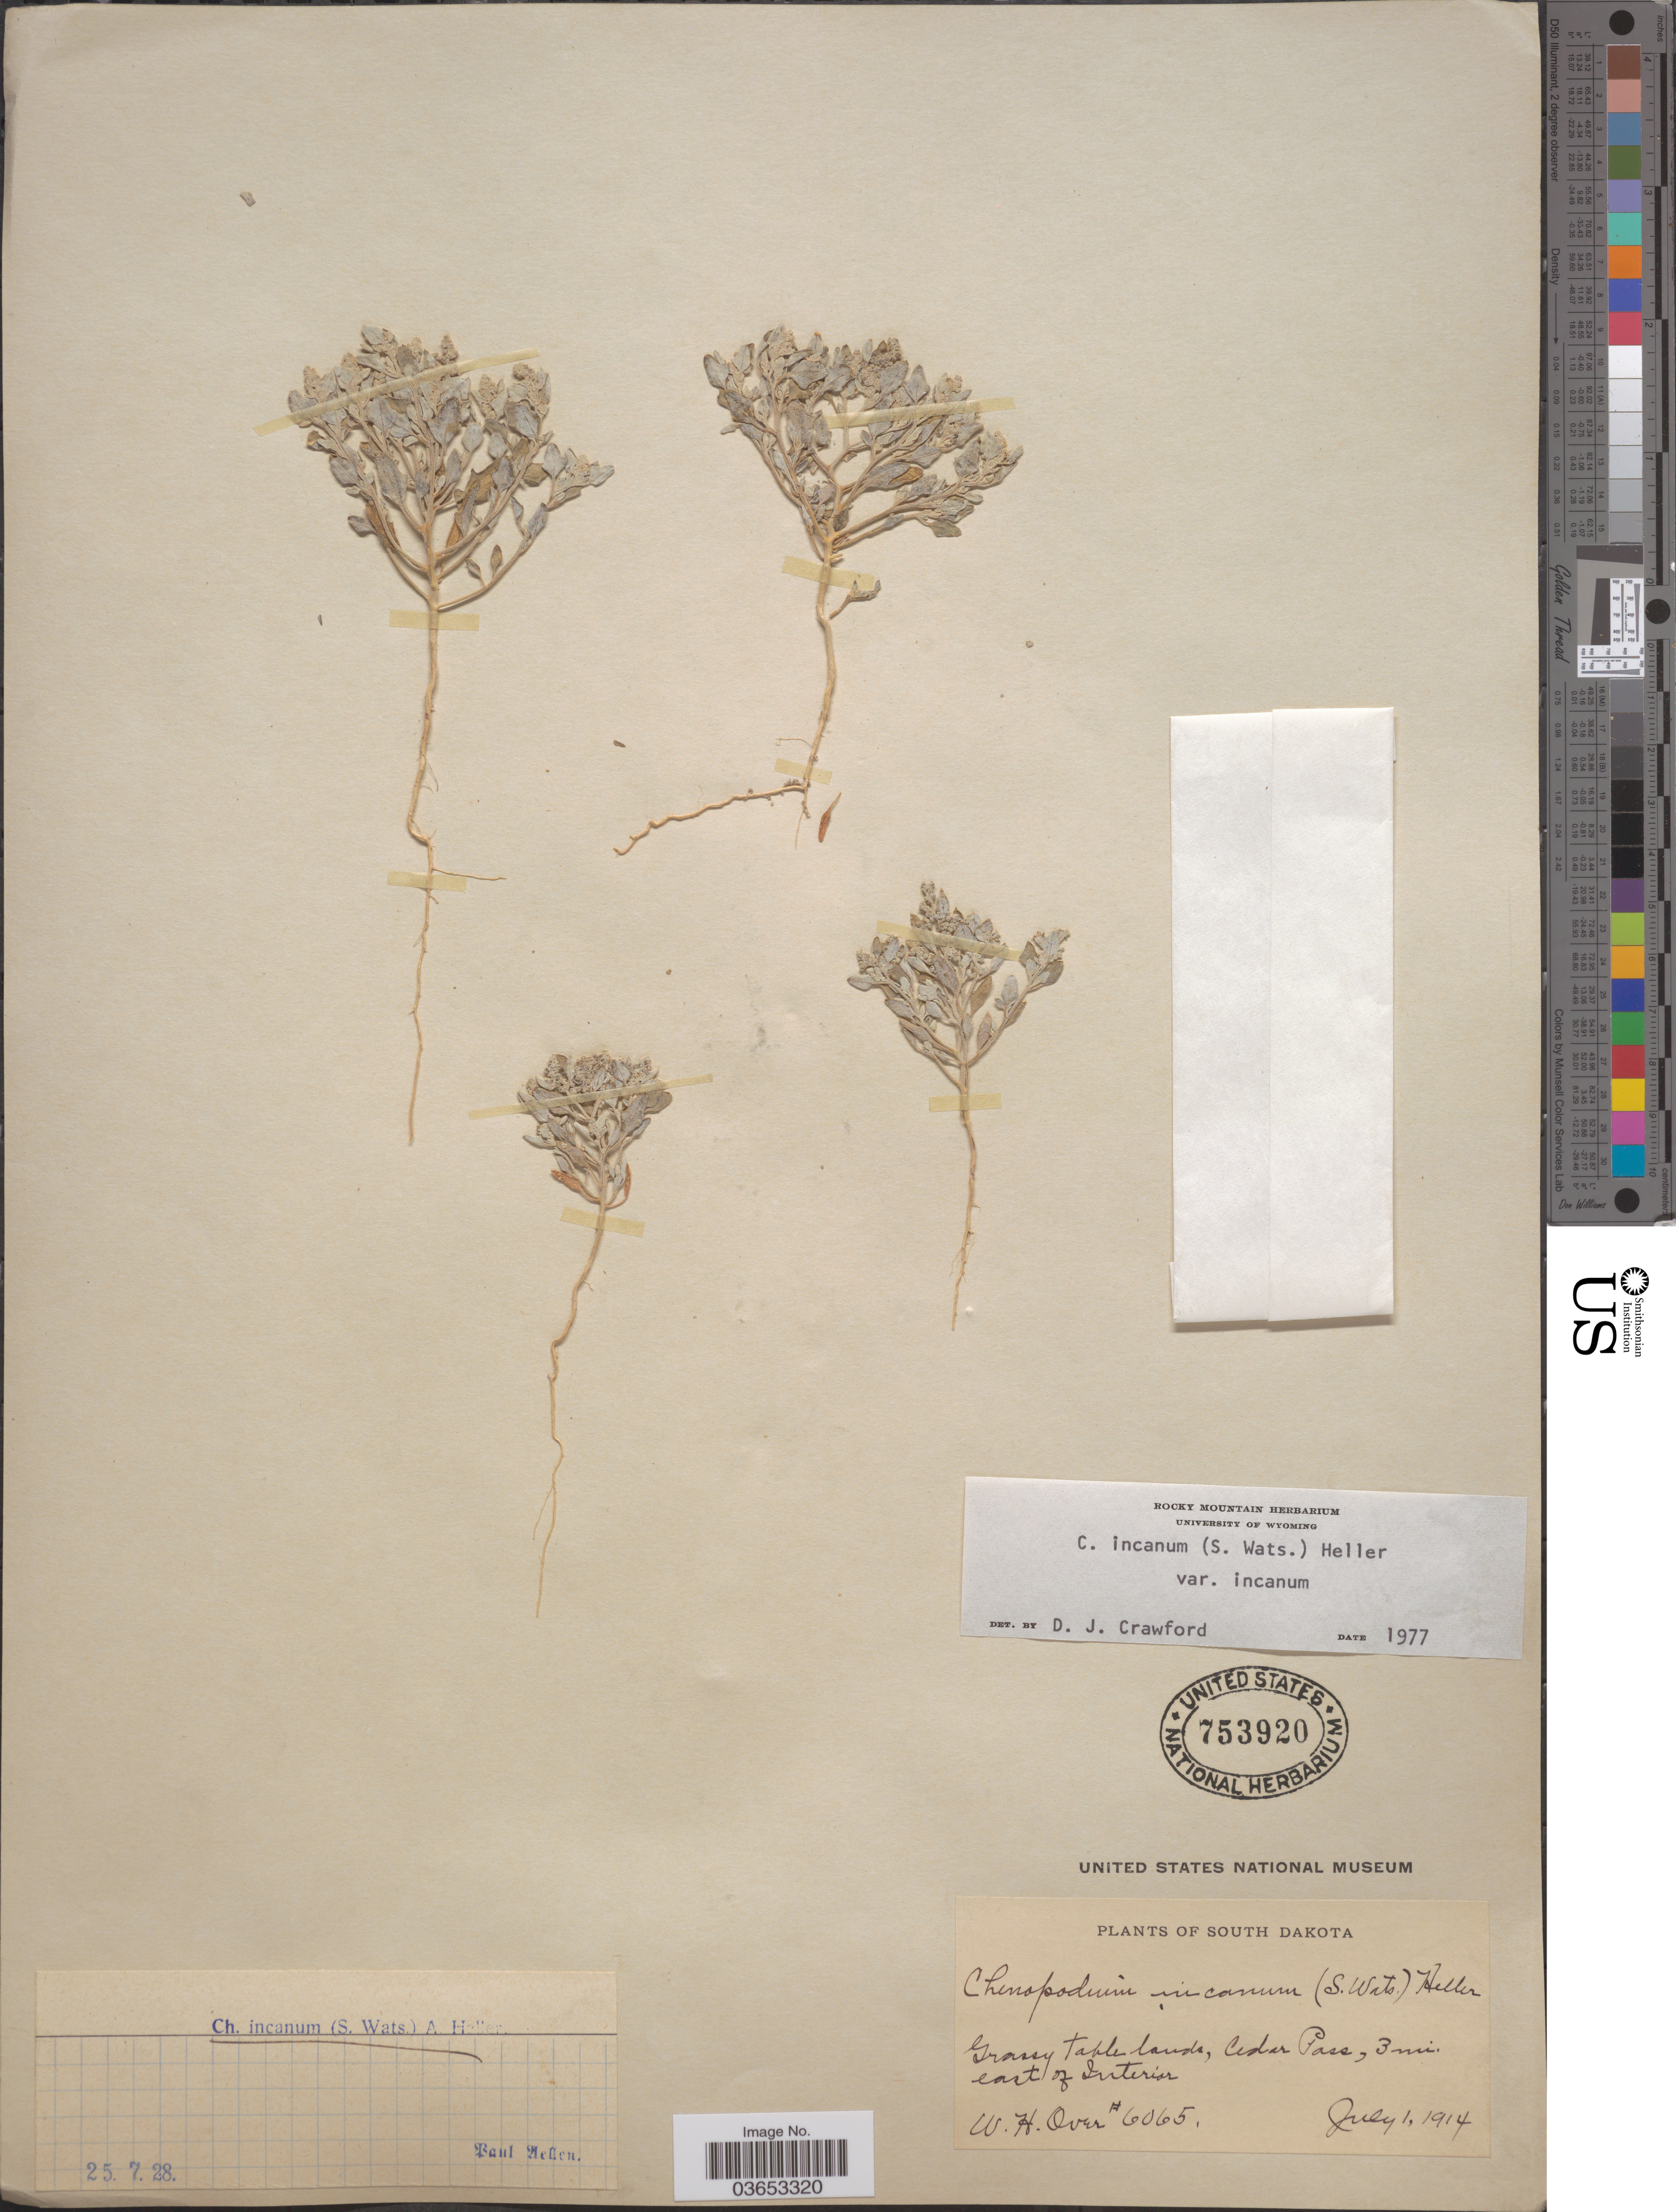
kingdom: Plantae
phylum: Tracheophyta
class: Magnoliopsida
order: Caryophyllales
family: Amaranthaceae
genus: Chenopodium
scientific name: Chenopodium incanum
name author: (S. Watson) A. Heller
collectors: W. Over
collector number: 6065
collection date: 1914-07-01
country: United States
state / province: South Dakota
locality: Cedar Pass, 3 mi. east of Interior.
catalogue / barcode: US 753920